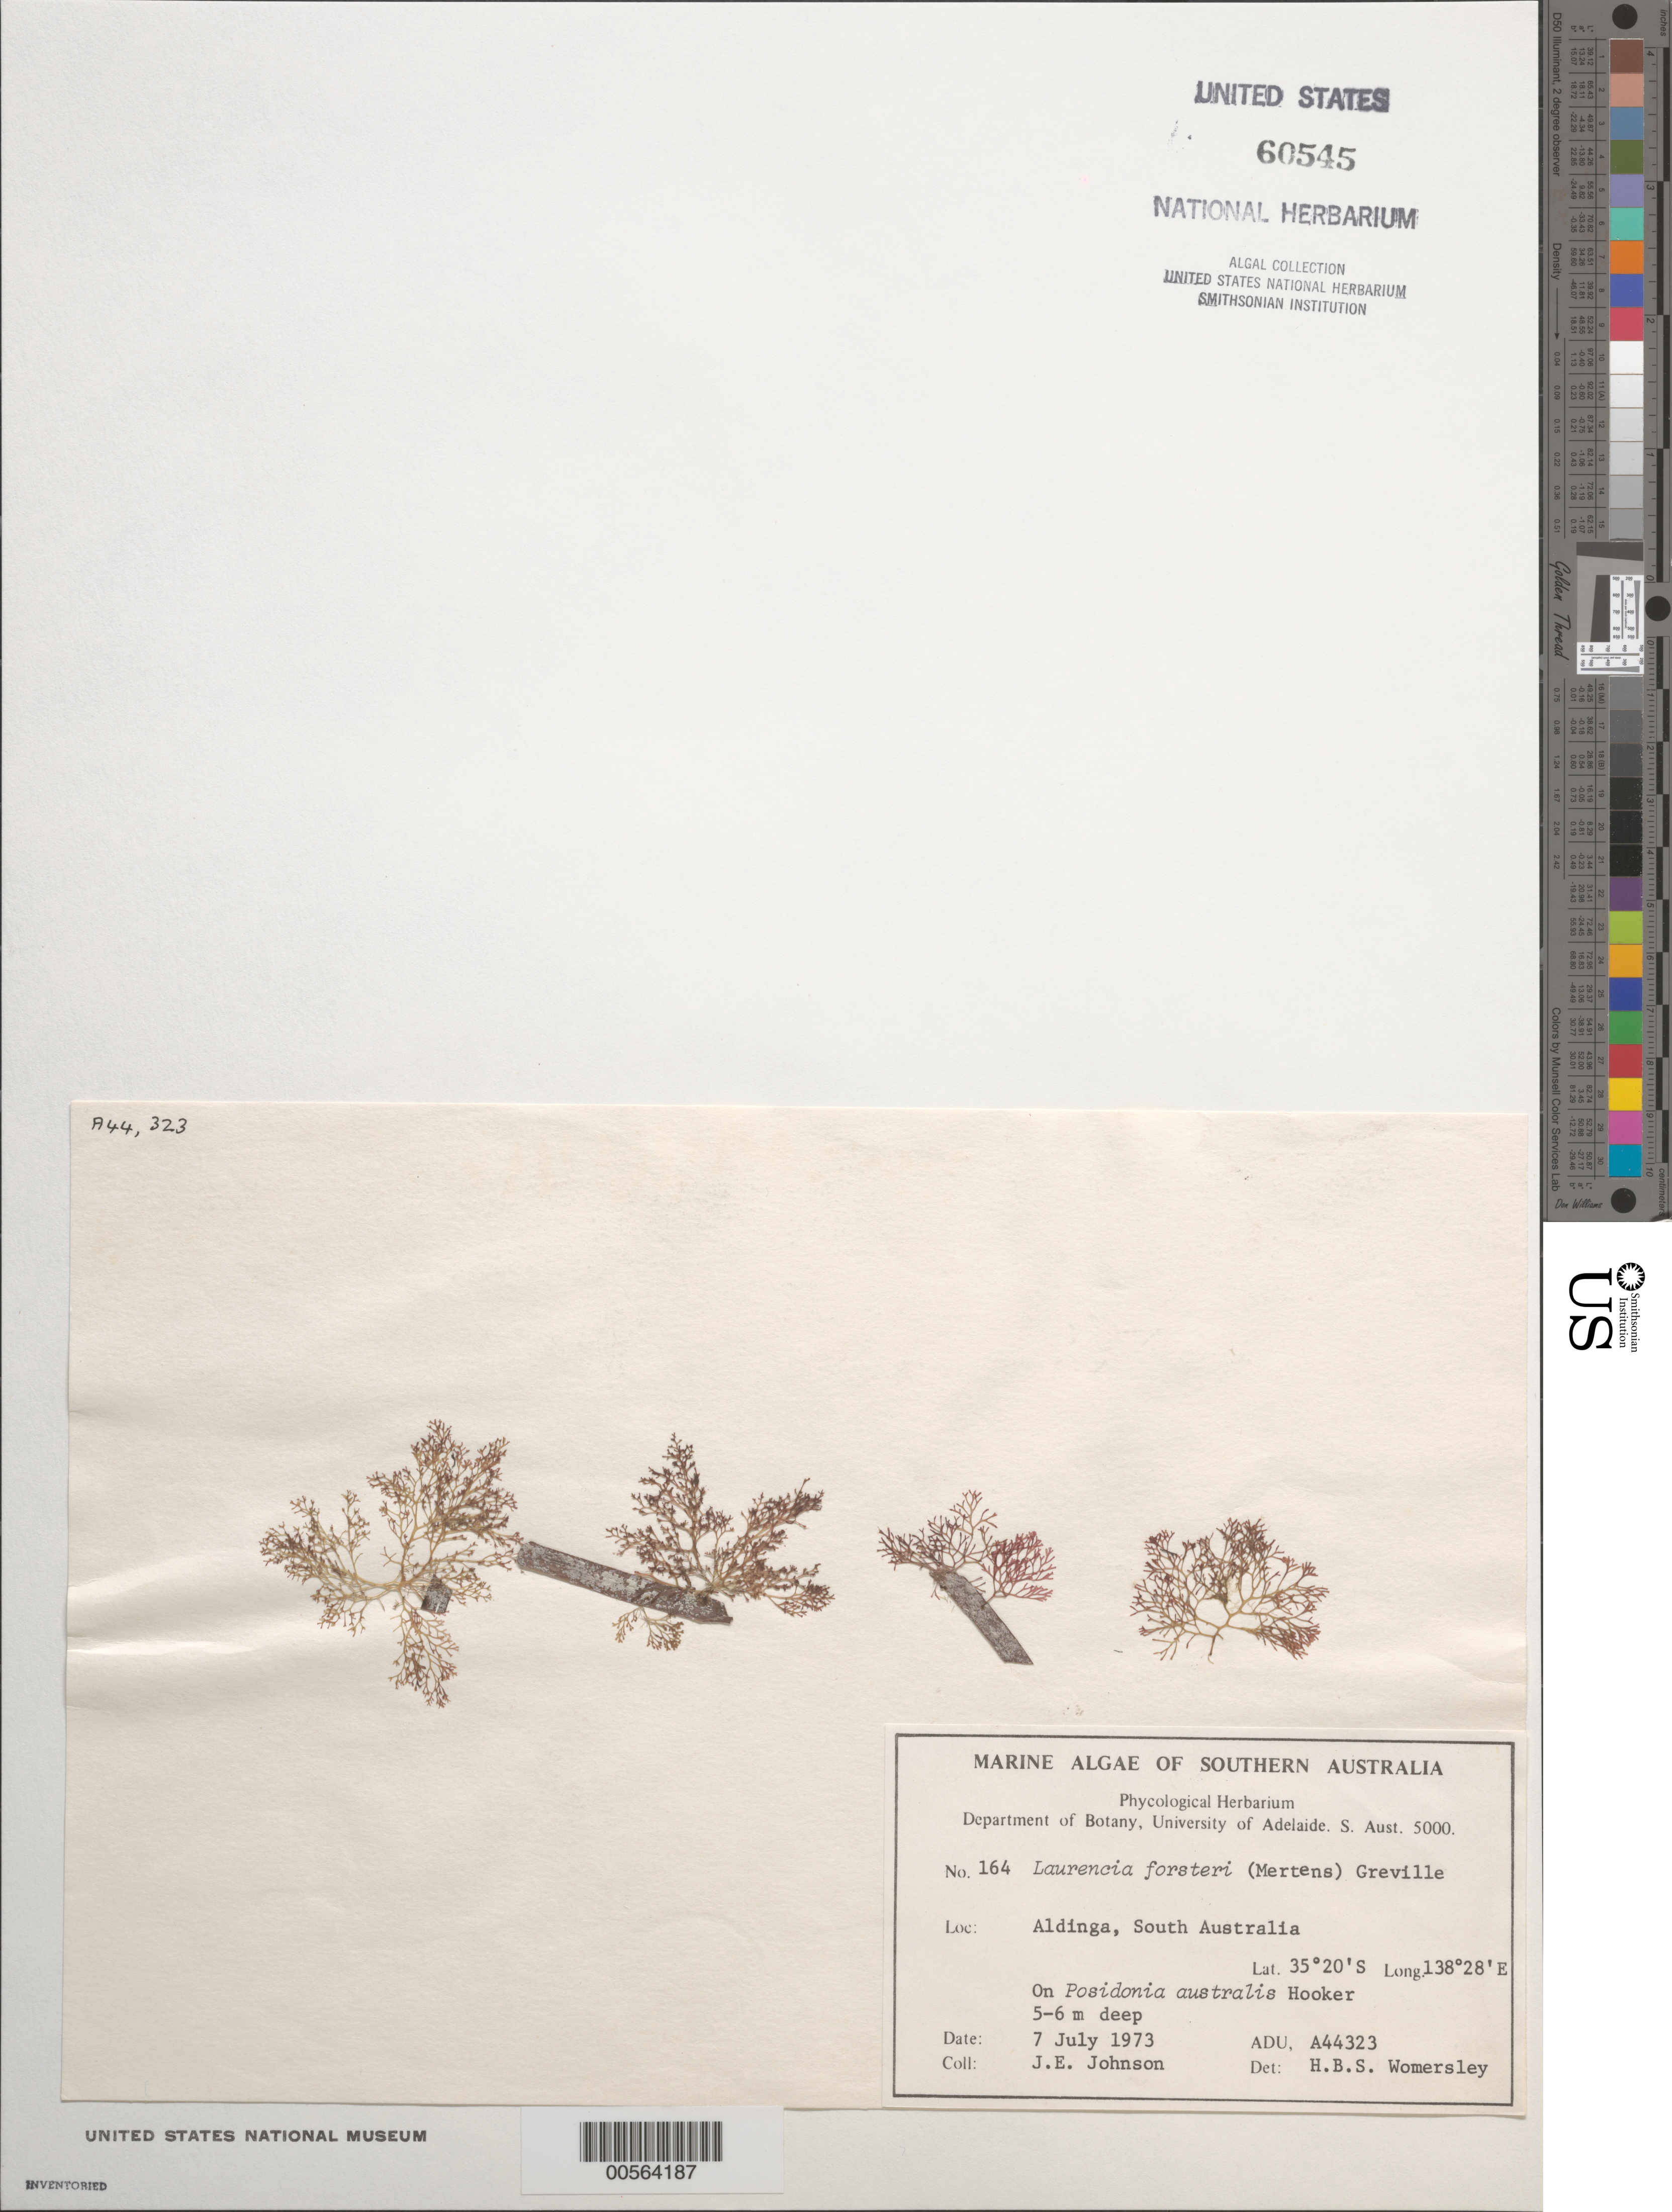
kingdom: Plantae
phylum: Rhodophyta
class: Florideophyceae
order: Ceramiales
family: Rhodomelaceae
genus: Laurencia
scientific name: Laurencia forsteri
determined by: Womersley, H. B. S.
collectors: J. E. Johnson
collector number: ADU A44323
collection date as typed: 07 Jul 1973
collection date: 1973-07-07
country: Australia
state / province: South Australia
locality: Aldinga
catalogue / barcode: US 60545